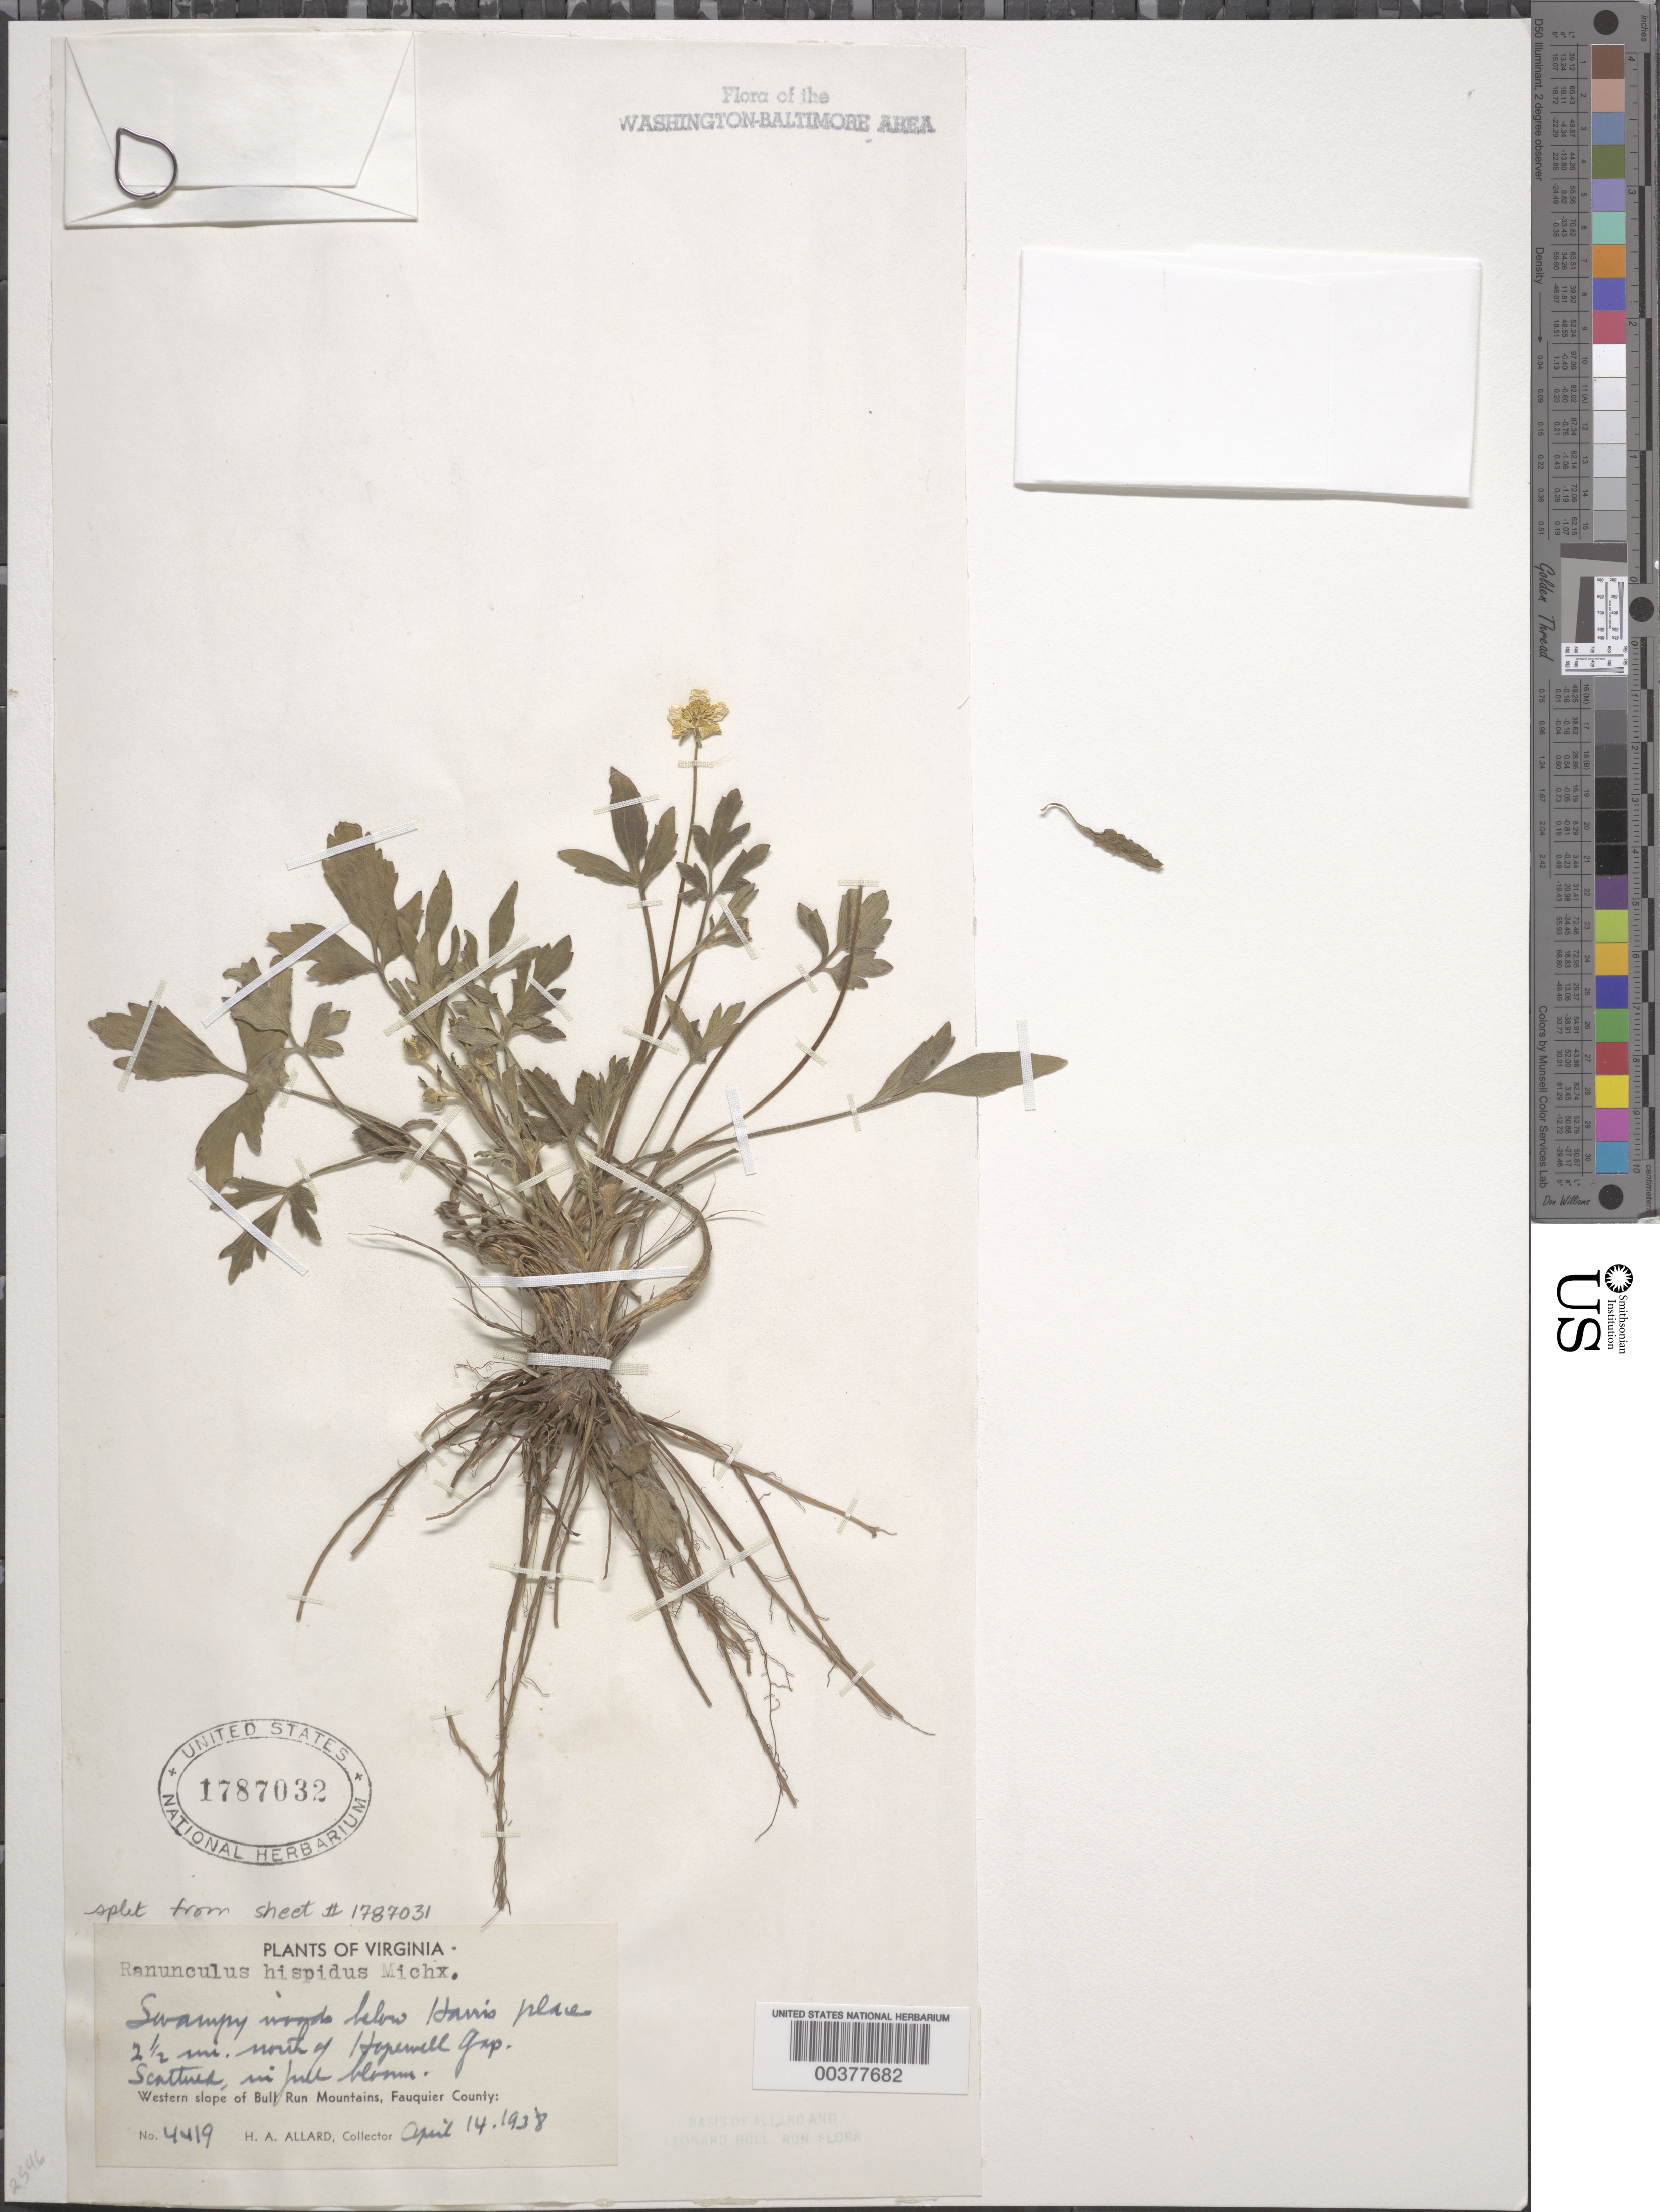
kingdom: Plantae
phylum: Tracheophyta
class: Magnoliopsida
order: Ranunculales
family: Ranunculaceae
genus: Ranunculus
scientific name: Ranunculus hispidus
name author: Michx.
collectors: H. A. Allard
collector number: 4419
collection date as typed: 14 Apr 1938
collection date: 1938-04-14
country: United States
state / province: Virginia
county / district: Fauquier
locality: North of Hopewell Gap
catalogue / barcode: US 1787032